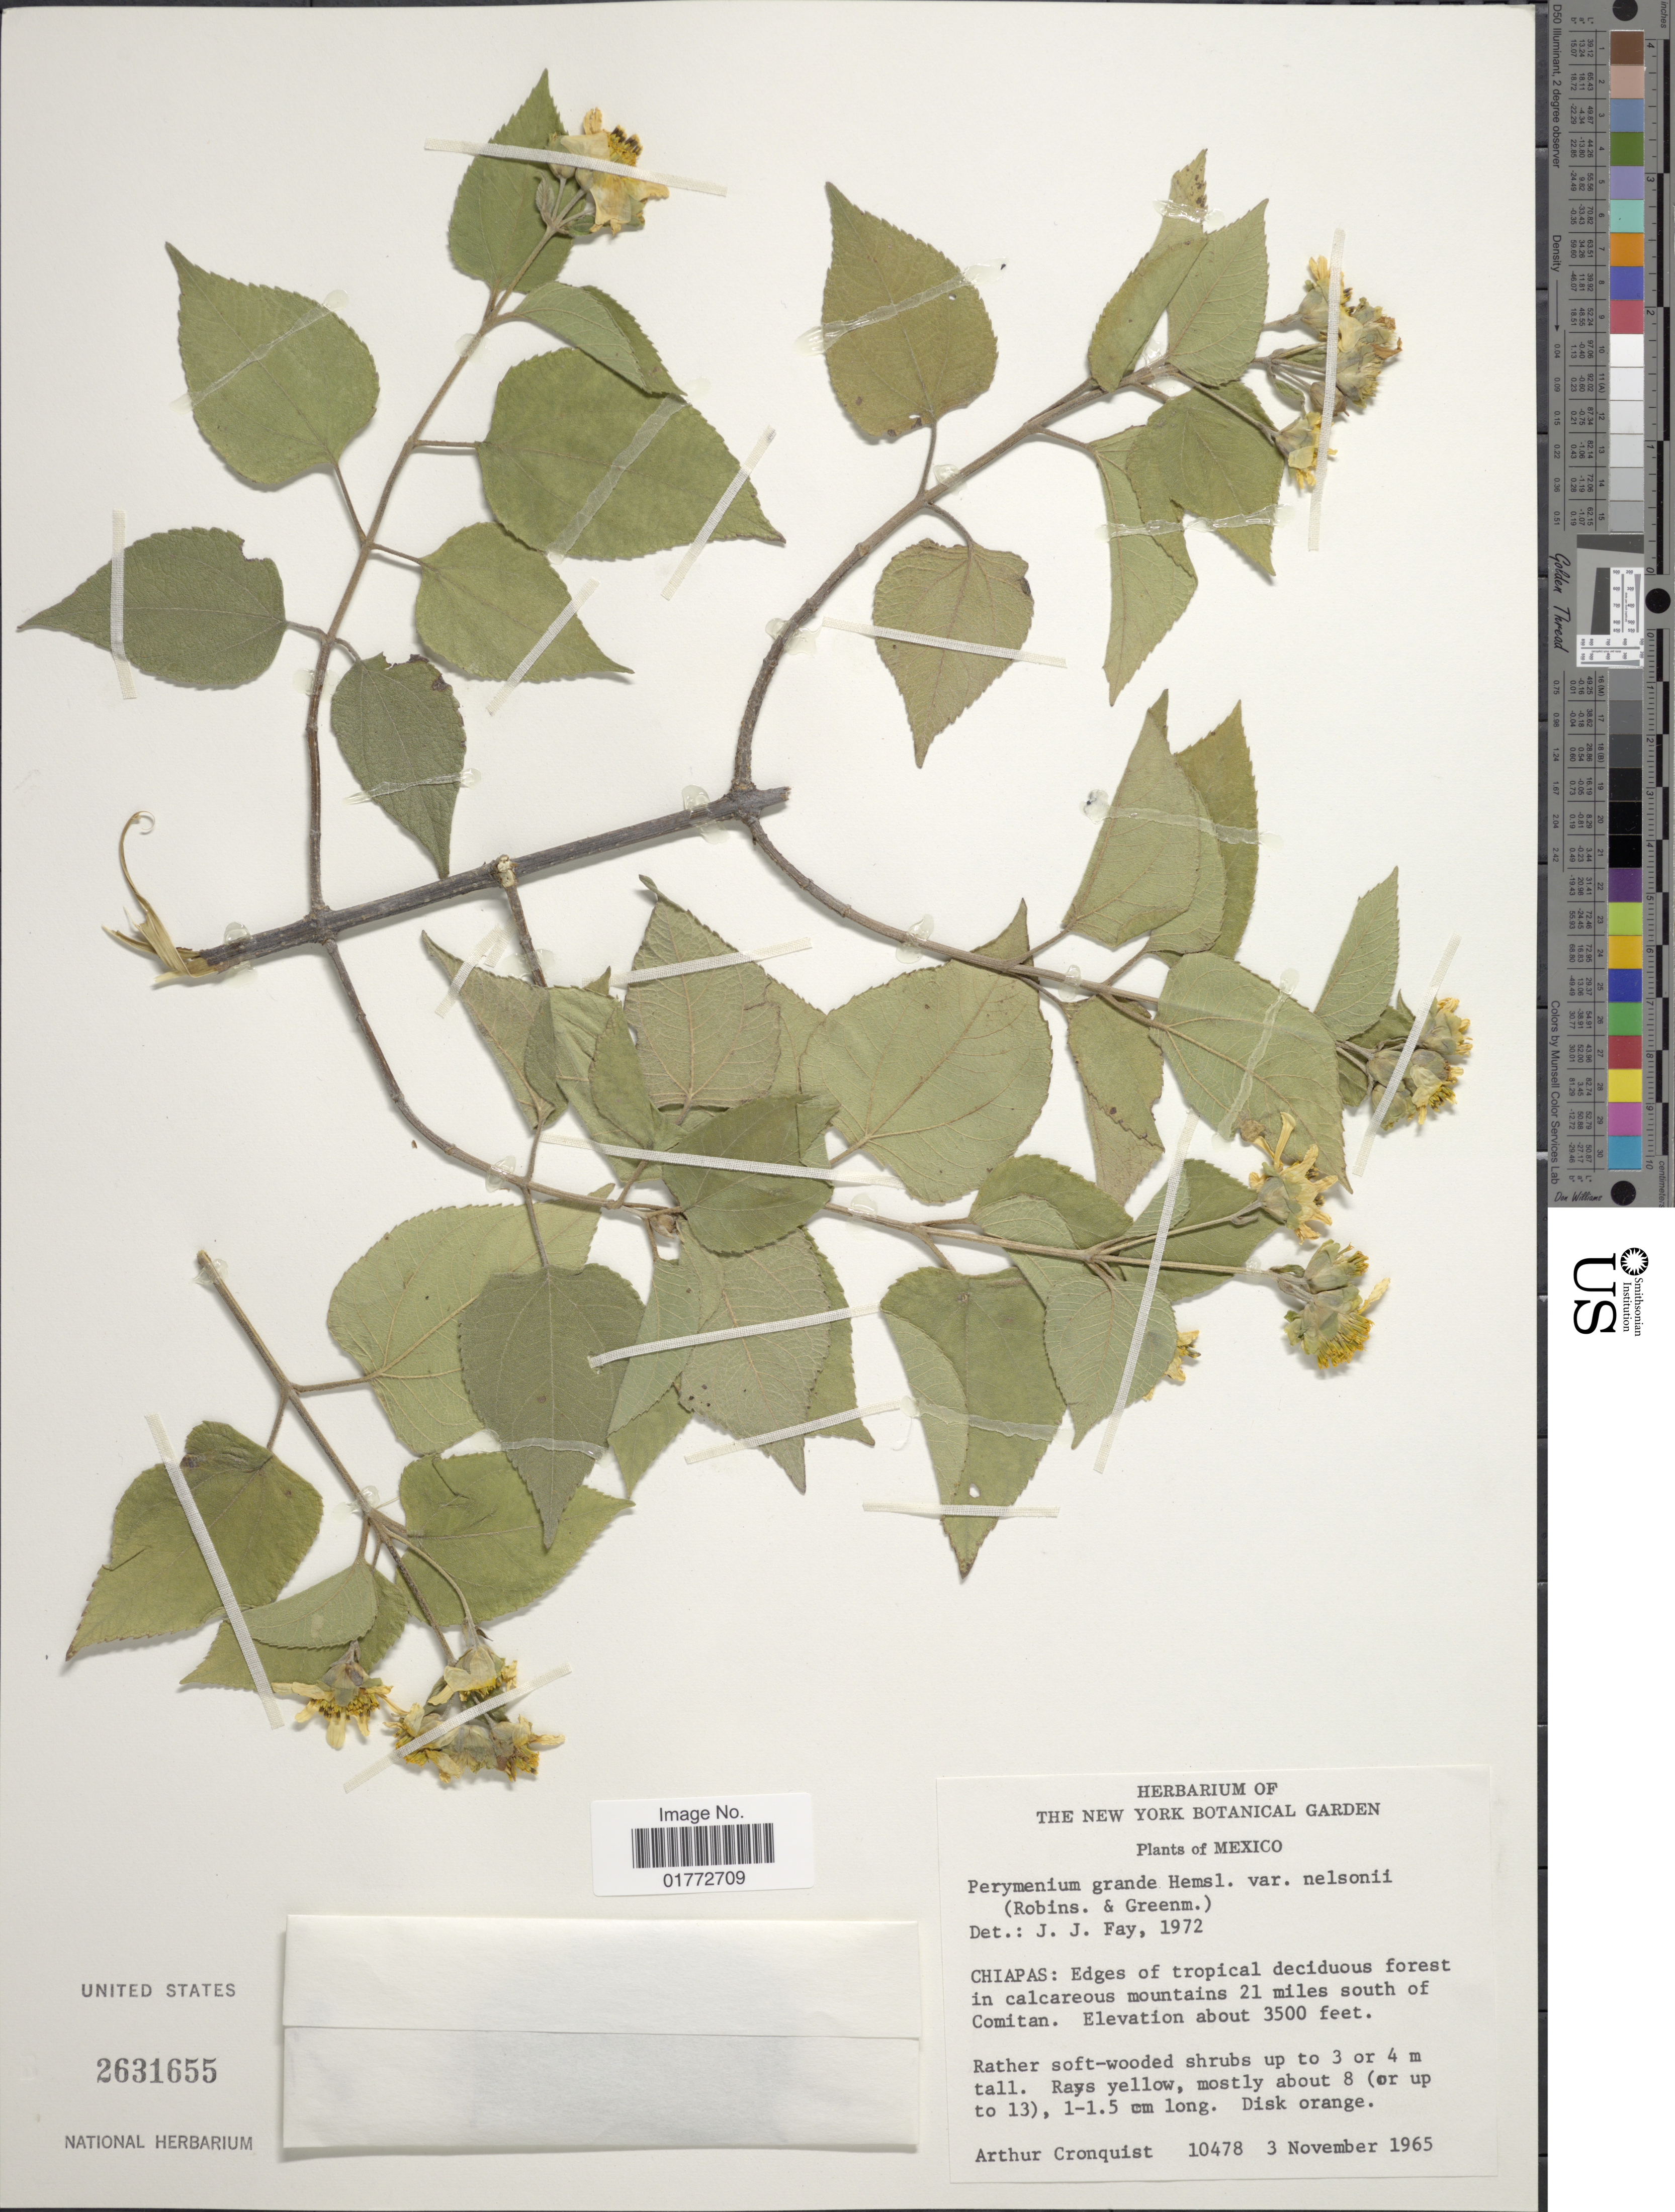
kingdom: Plantae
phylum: Tracheophyta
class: Magnoliopsida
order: Asterales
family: Asteraceae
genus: Perymenium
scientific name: Perymenium grande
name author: Hemsl.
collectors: A. J. Cronquist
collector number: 10478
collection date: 1965-11-03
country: Mexico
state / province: Chiapas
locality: Edges of tropical deciduous forest in calcareous mountains 21 miles south of Comitan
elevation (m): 1067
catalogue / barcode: US 2631655